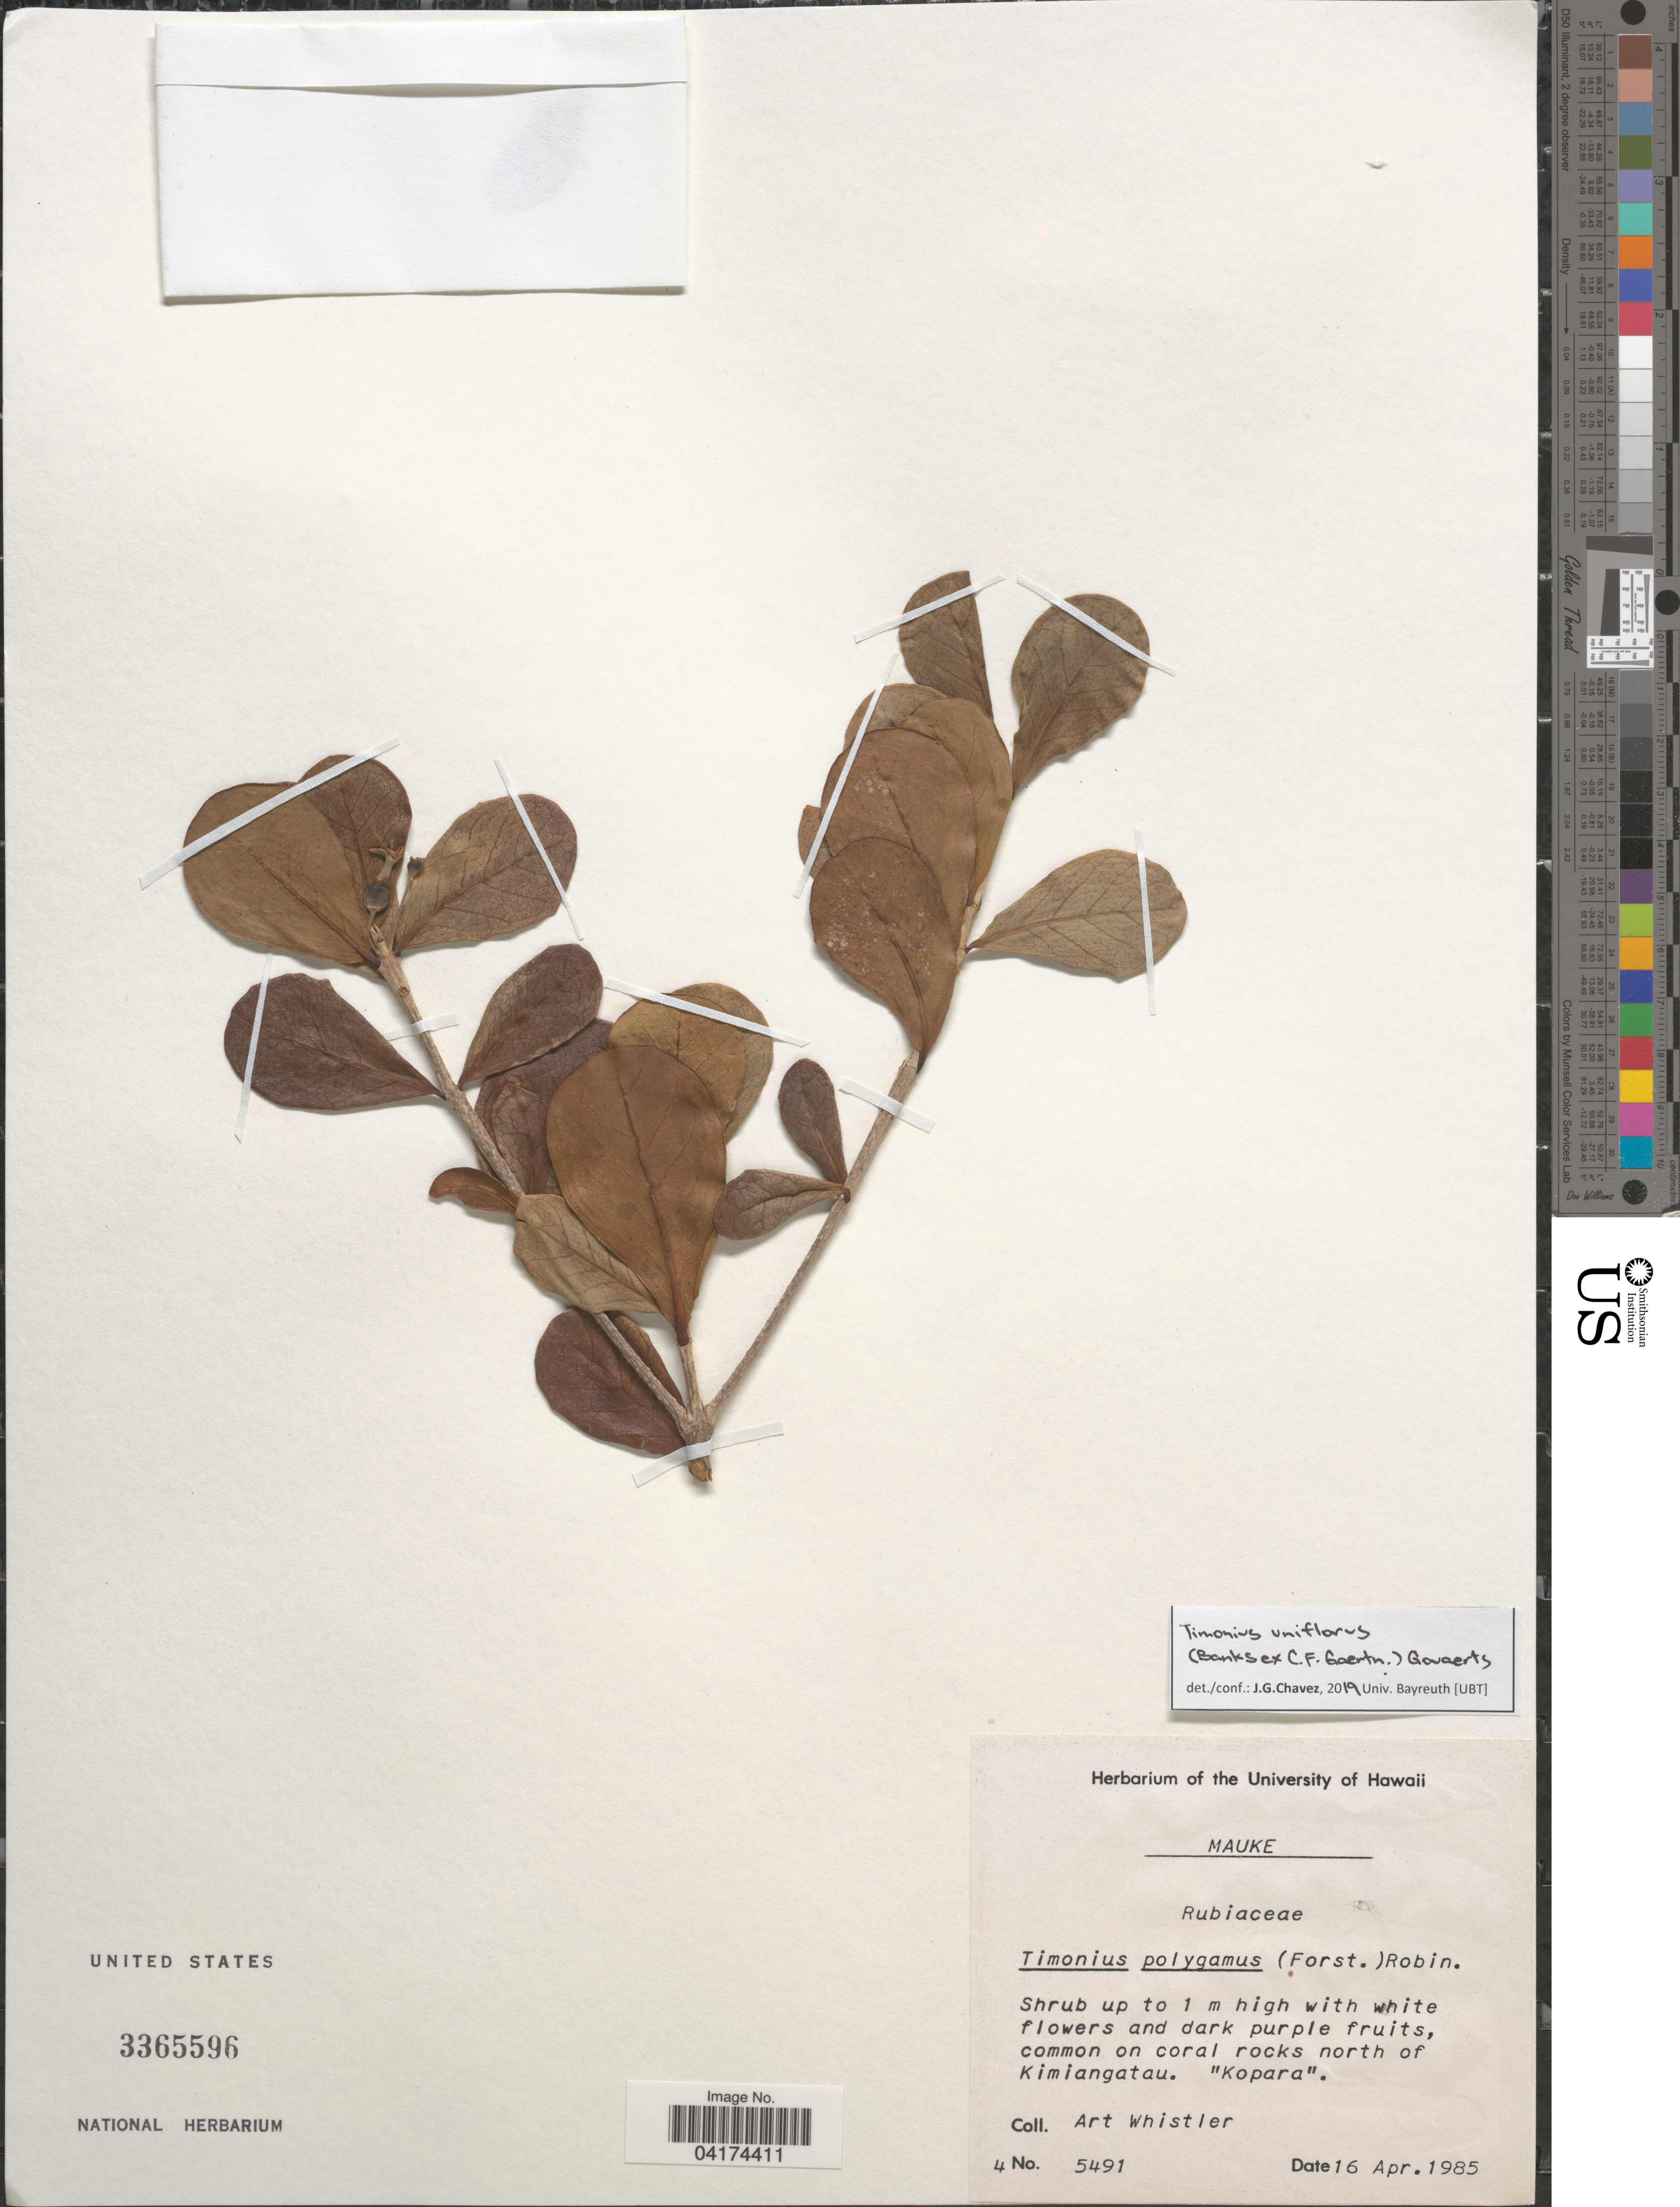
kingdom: Plantae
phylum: Tracheophyta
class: Magnoliopsida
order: Gentianales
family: Rubiaceae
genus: Timonius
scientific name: Timonius uniflorus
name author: (Banks ex C.F. Gaertn.) Govaerts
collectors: A. Whistler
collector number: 5491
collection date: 1985-04-16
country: Cook Islands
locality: Mauke. Common on coral rocks north of Kimiangatau. "Kopara".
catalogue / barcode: US 3365596